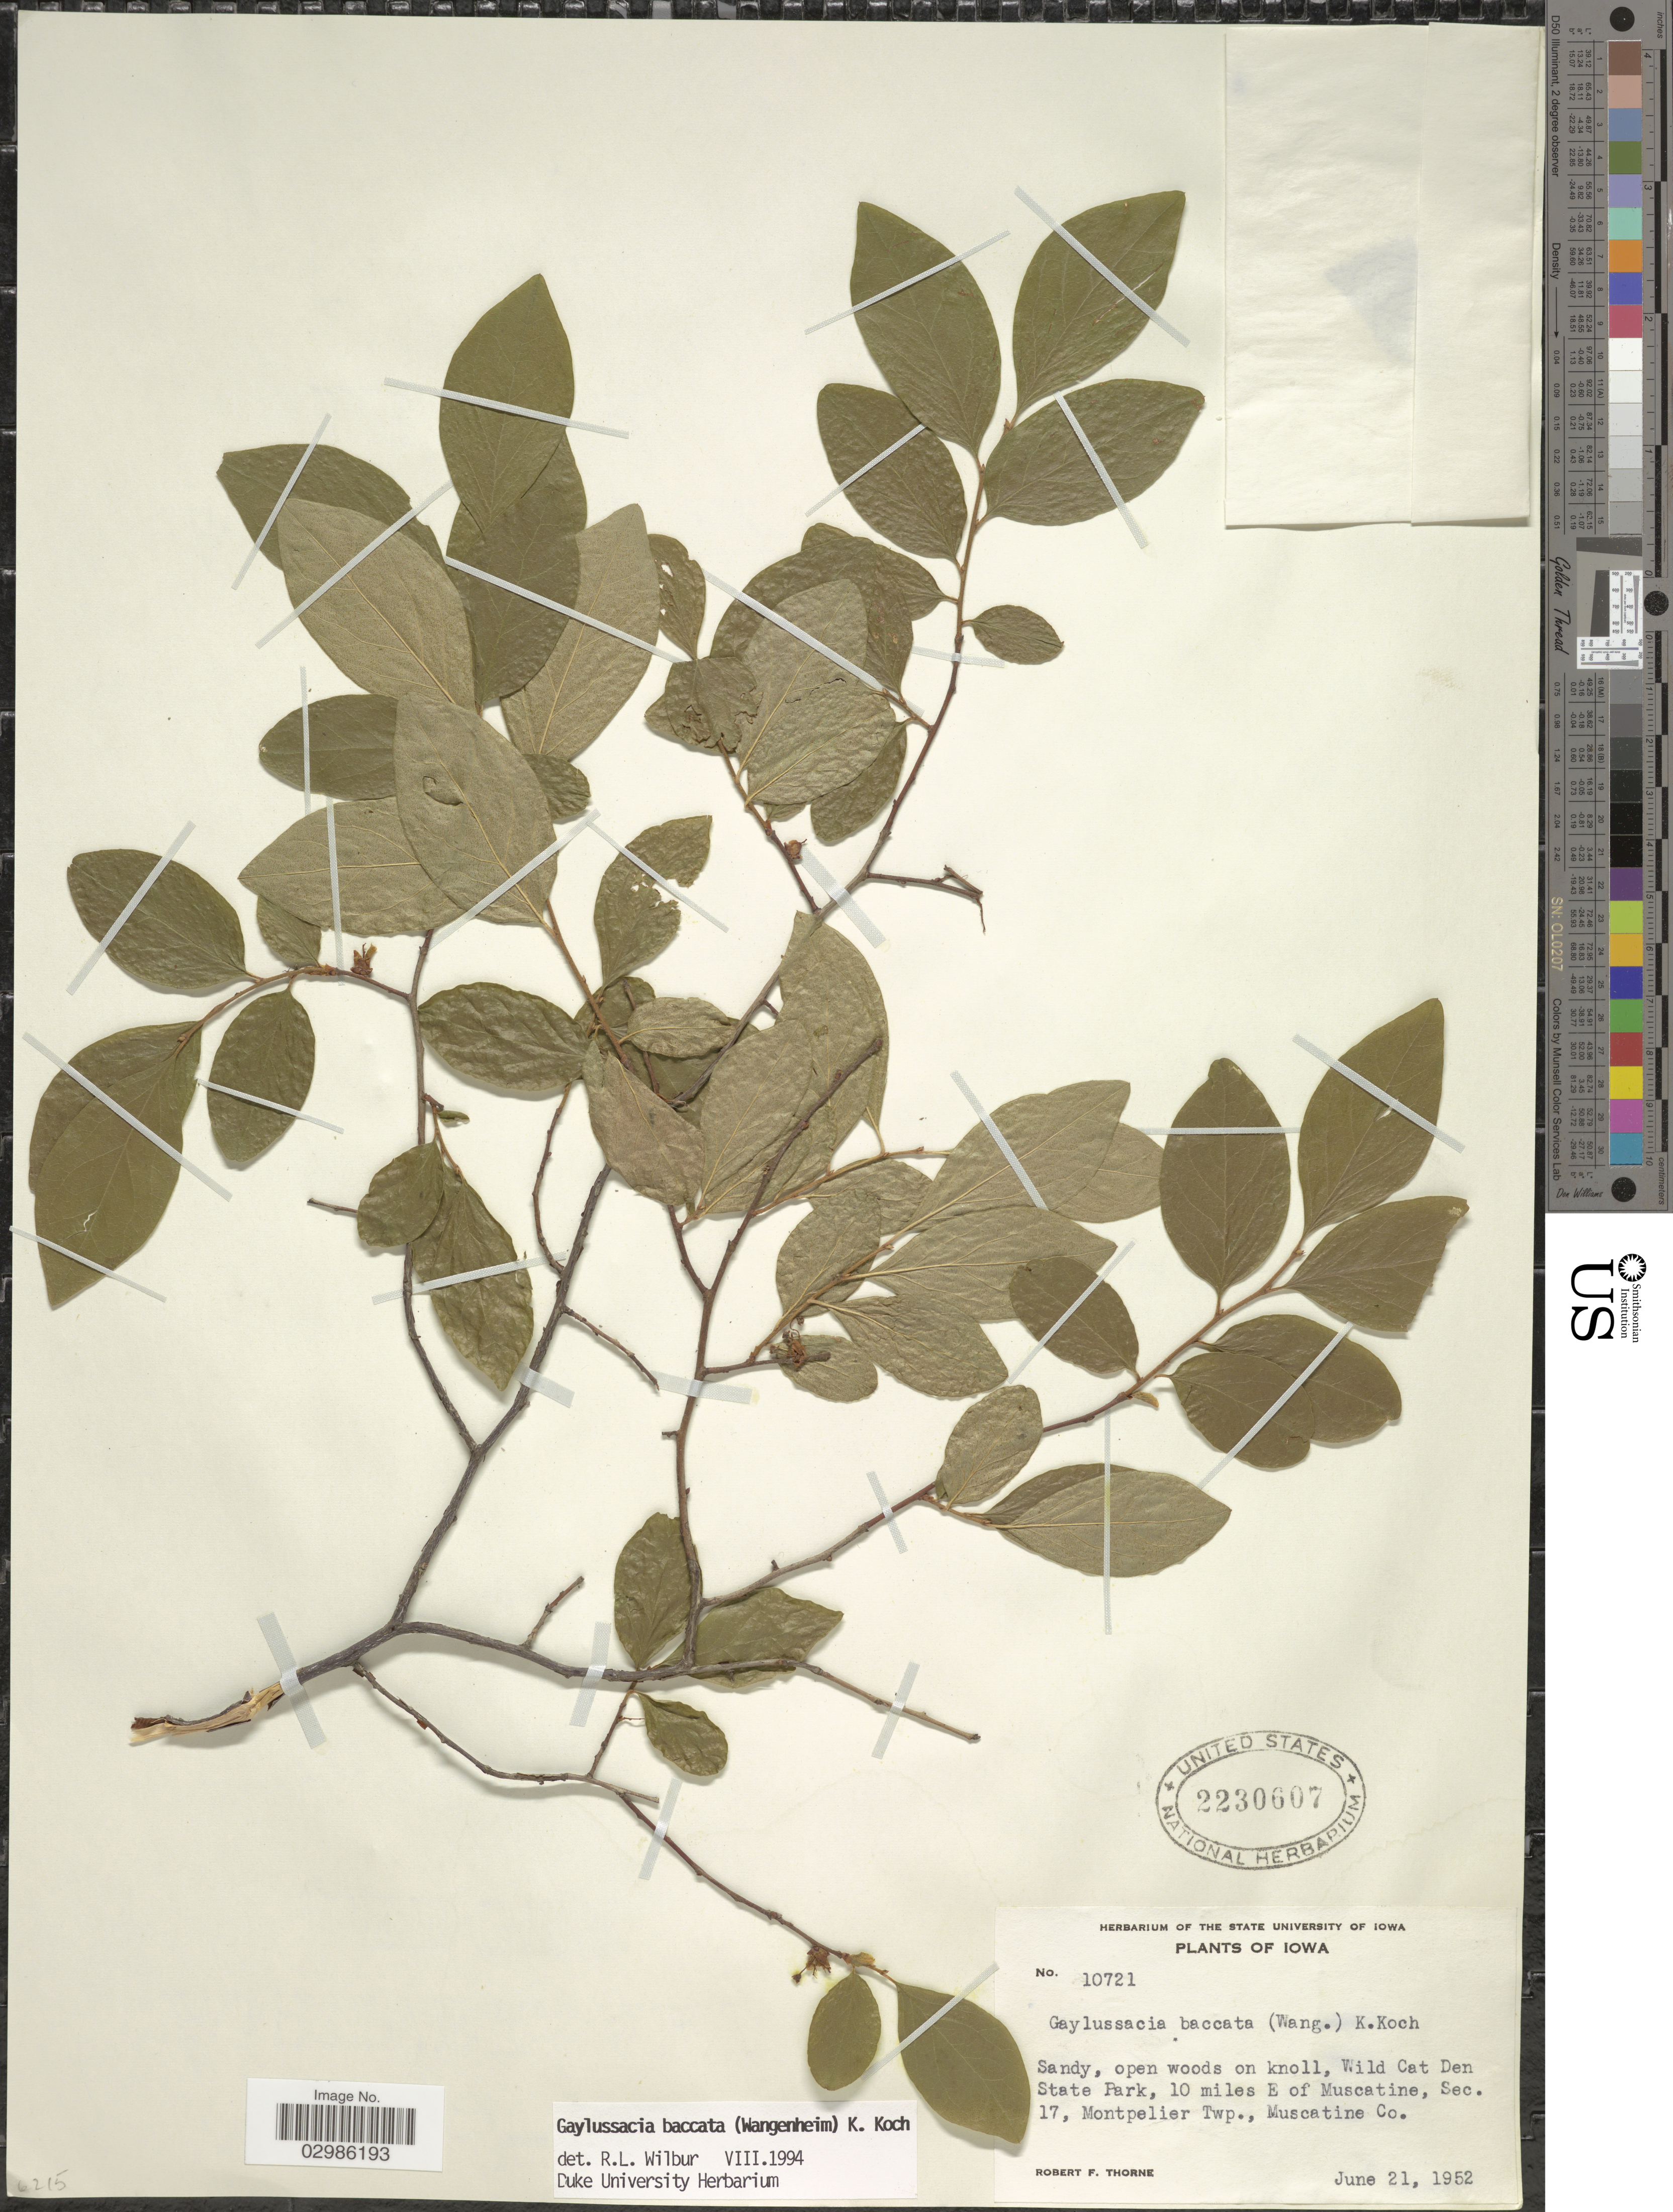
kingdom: Plantae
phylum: Tracheophyta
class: Magnoliopsida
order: Ericales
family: Ericaceae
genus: Gaylussacia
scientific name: Gaylussacia baccata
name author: (Wangenh.) K. Koch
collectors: R. F. Thorne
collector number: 10721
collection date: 1952-06-21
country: United States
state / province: Iowa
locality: Sandy, open woods on knoll, Wild Cat Den State park, 10 miles E of Muscatine, Sec. 17, Montpelier Twp., Muscatine Co.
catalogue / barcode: US 2230607